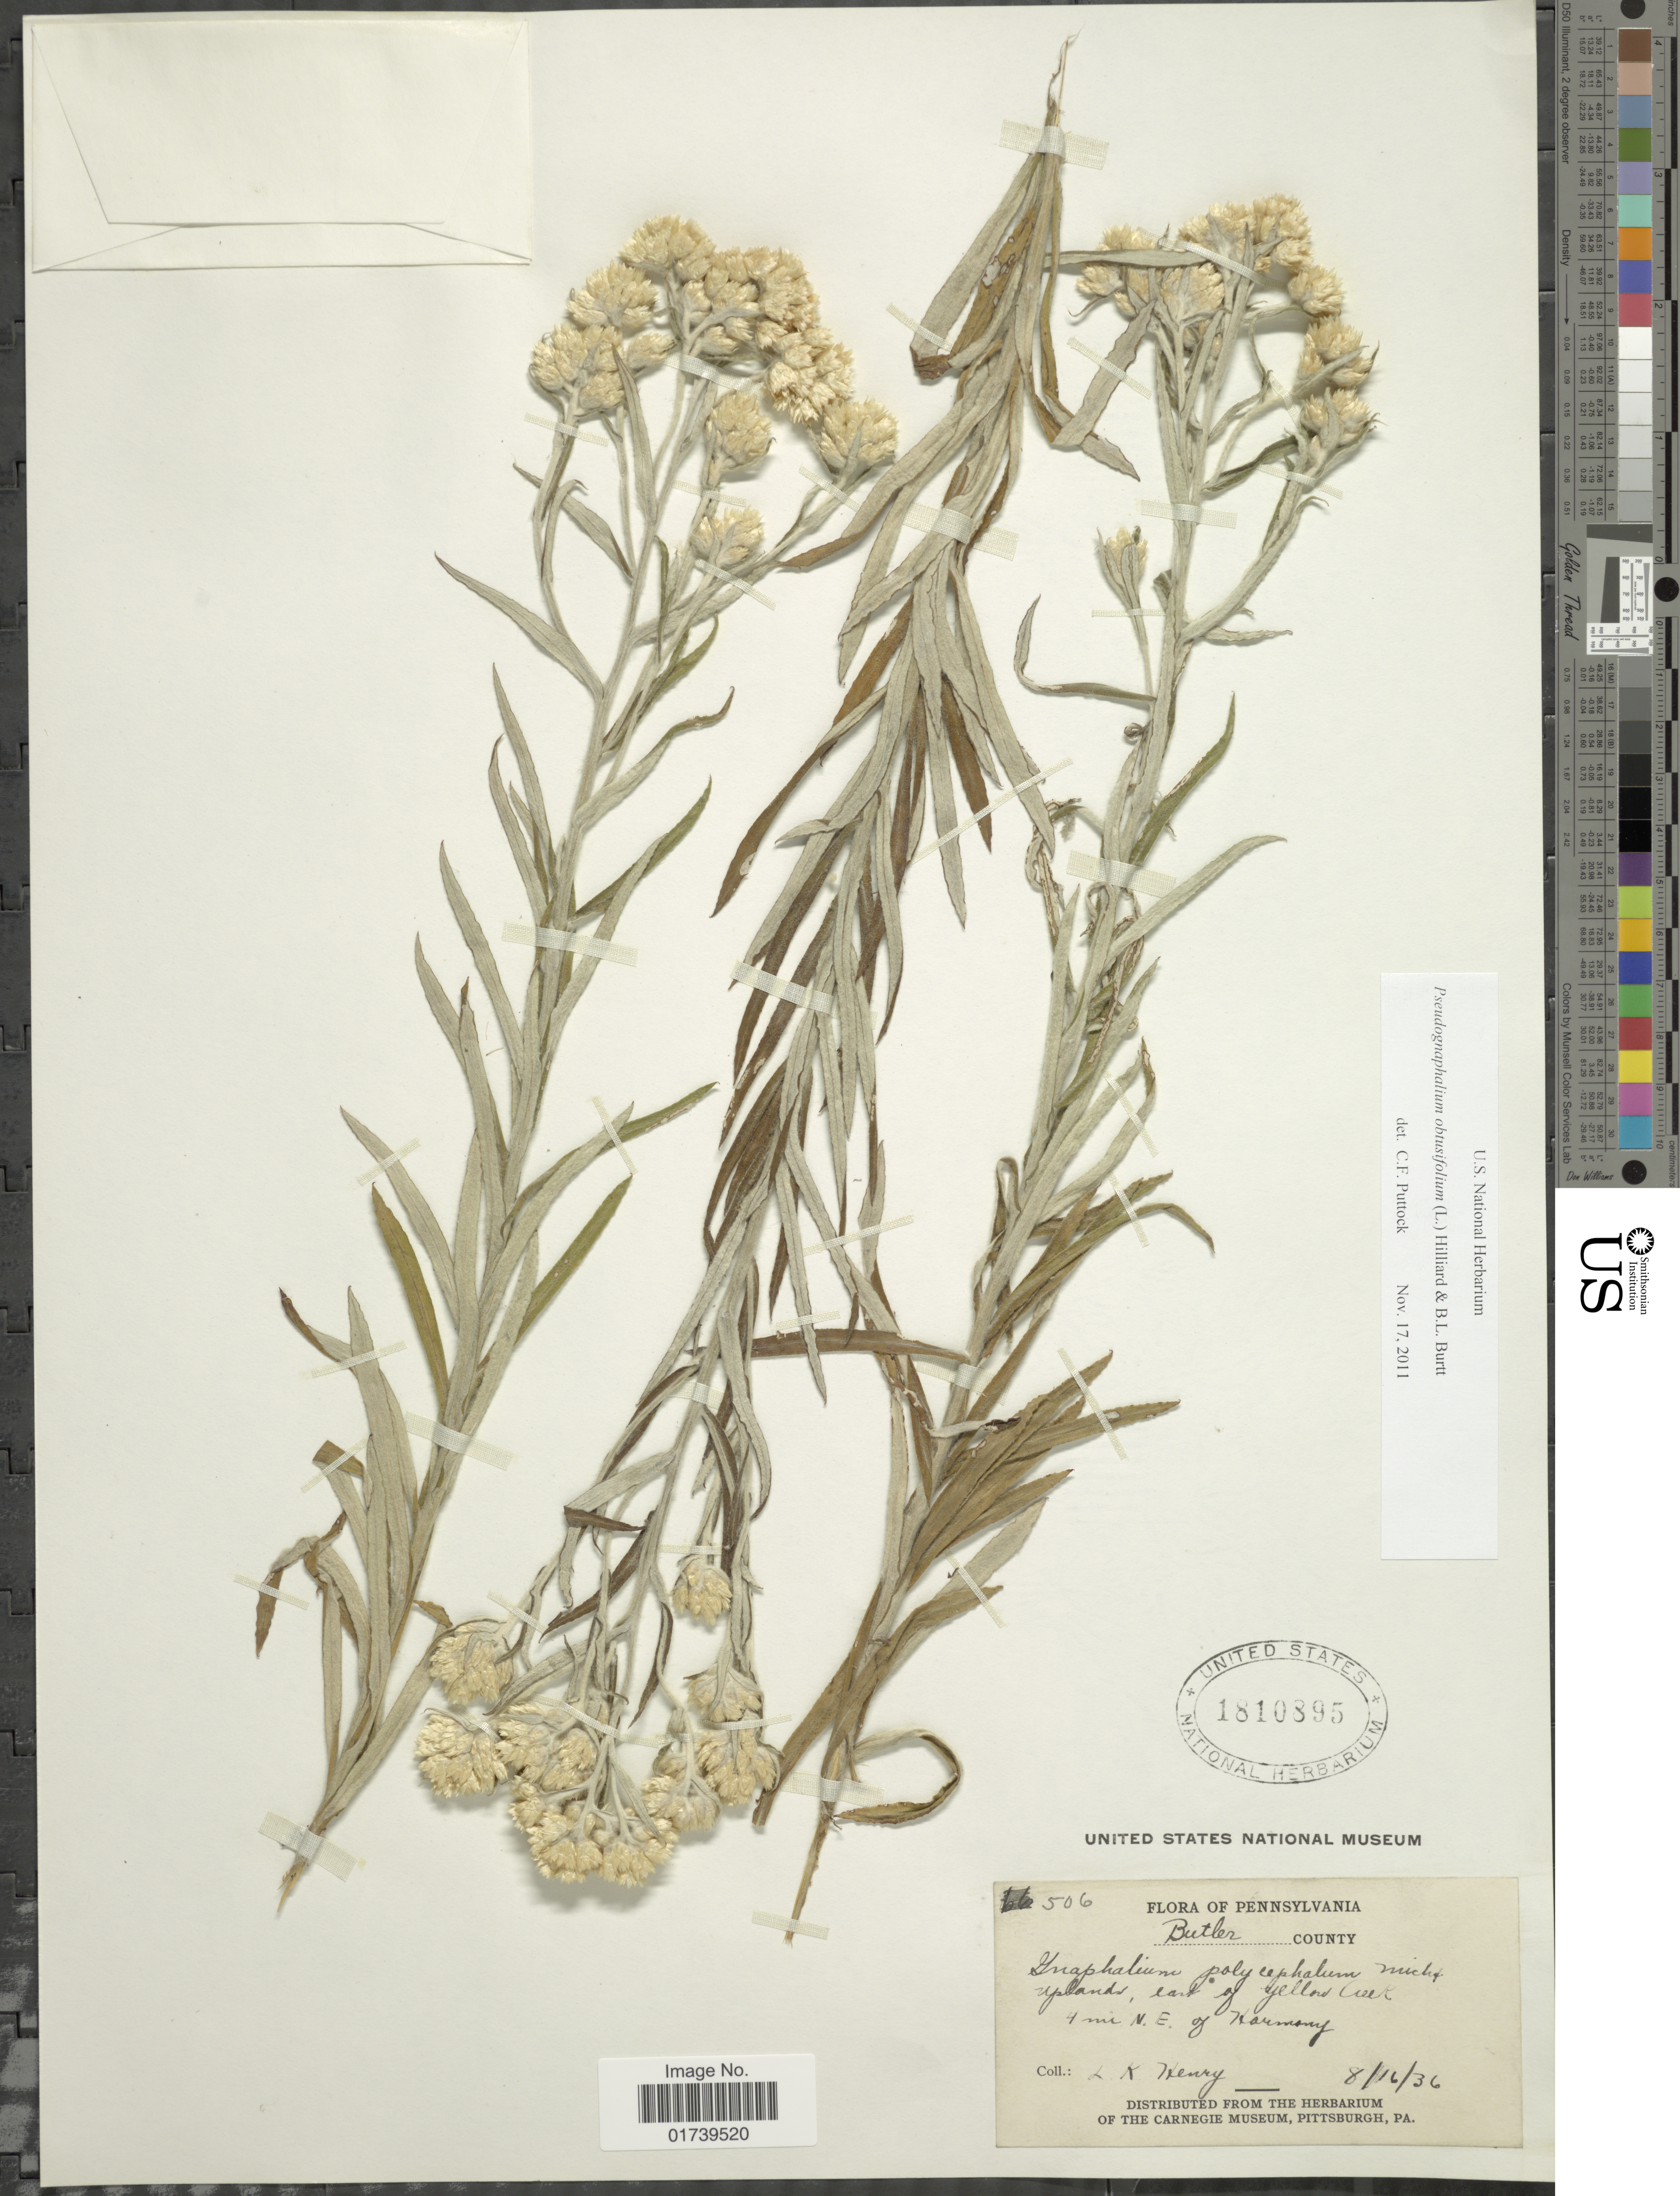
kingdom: Plantae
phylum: Tracheophyta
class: Magnoliopsida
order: Asterales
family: Asteraceae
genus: Pseudognaphalium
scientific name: Pseudognaphalium obtusifolium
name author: (L.) Hilliard & B.L. Burtt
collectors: L. K. Henry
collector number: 506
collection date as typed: Transcribed d/m/y: 16/8/36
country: United States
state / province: Pennsylvania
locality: East of Yellow Creek, 4 mi. N. E. of Harmony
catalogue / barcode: US 1810895